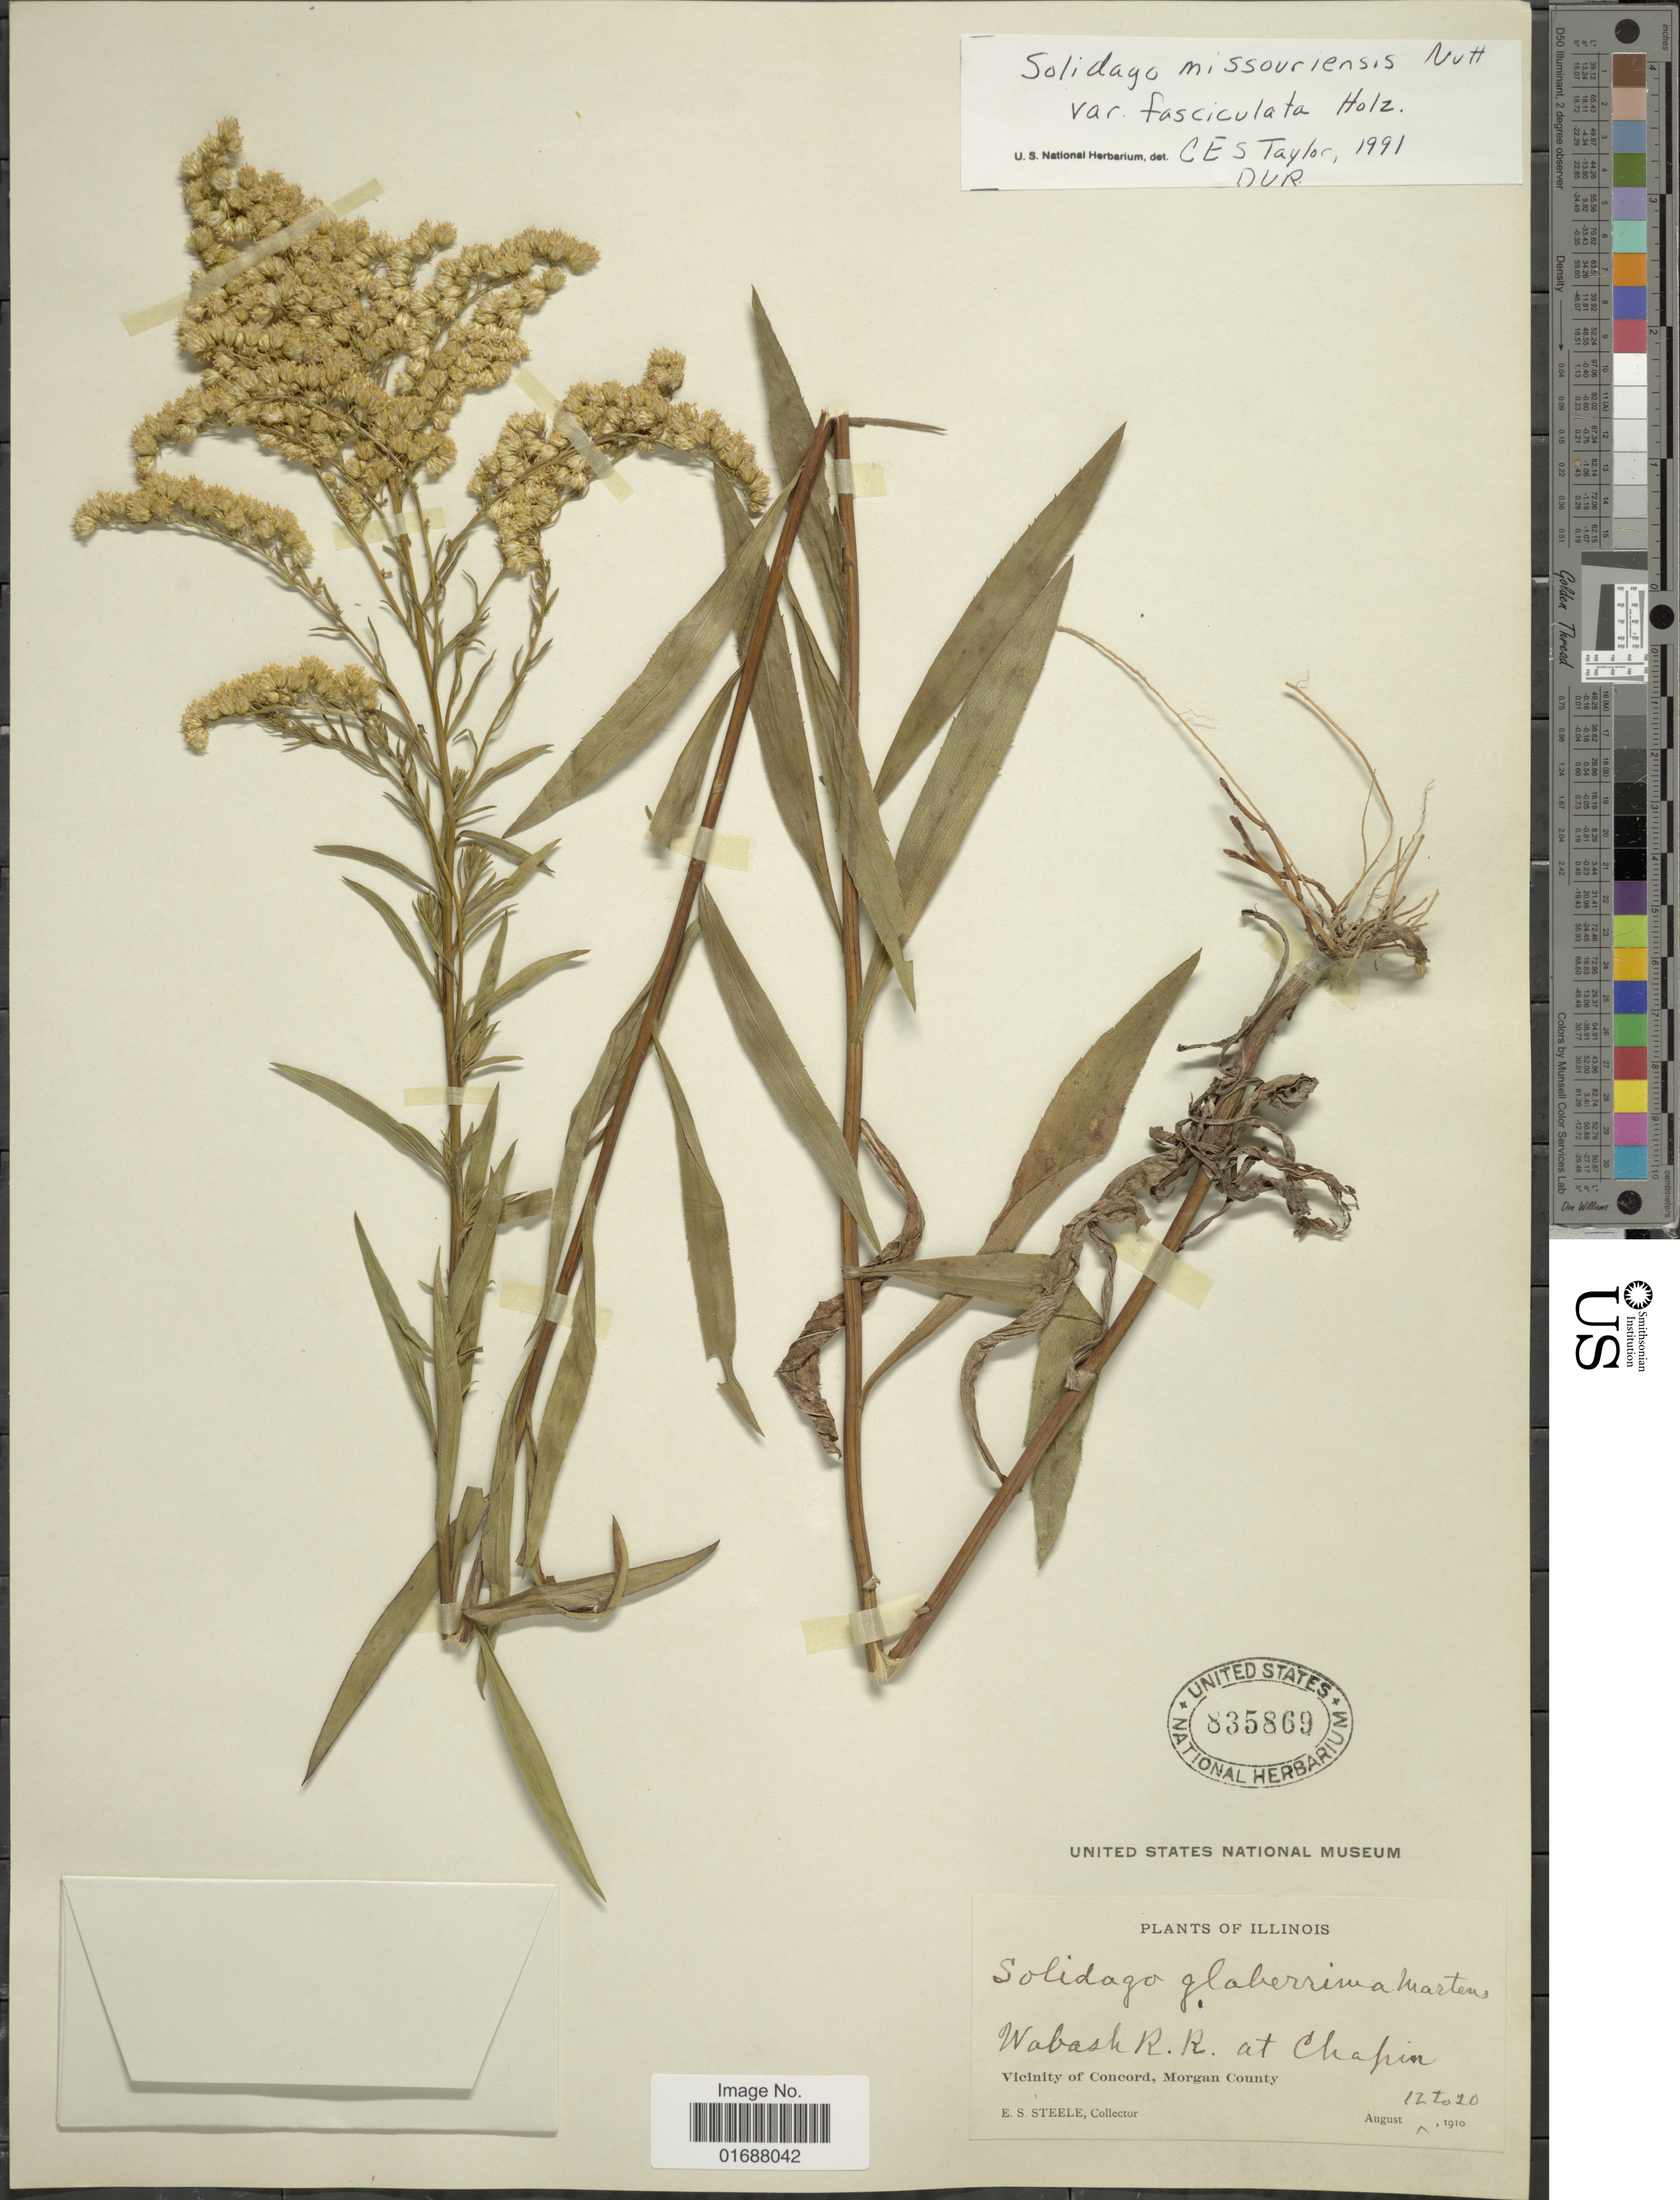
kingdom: Plantae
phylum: Tracheophyta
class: Magnoliopsida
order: Asterales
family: Asteraceae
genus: Solidago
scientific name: Solidago missouriensis var. fasciculata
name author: Holz.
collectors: E. Steele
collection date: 1910-08-12/1910-08-20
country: United States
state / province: Illinois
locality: Wabash R.R. at Chapin, Vicinity of Concord. Morgan county.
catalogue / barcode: US 835869